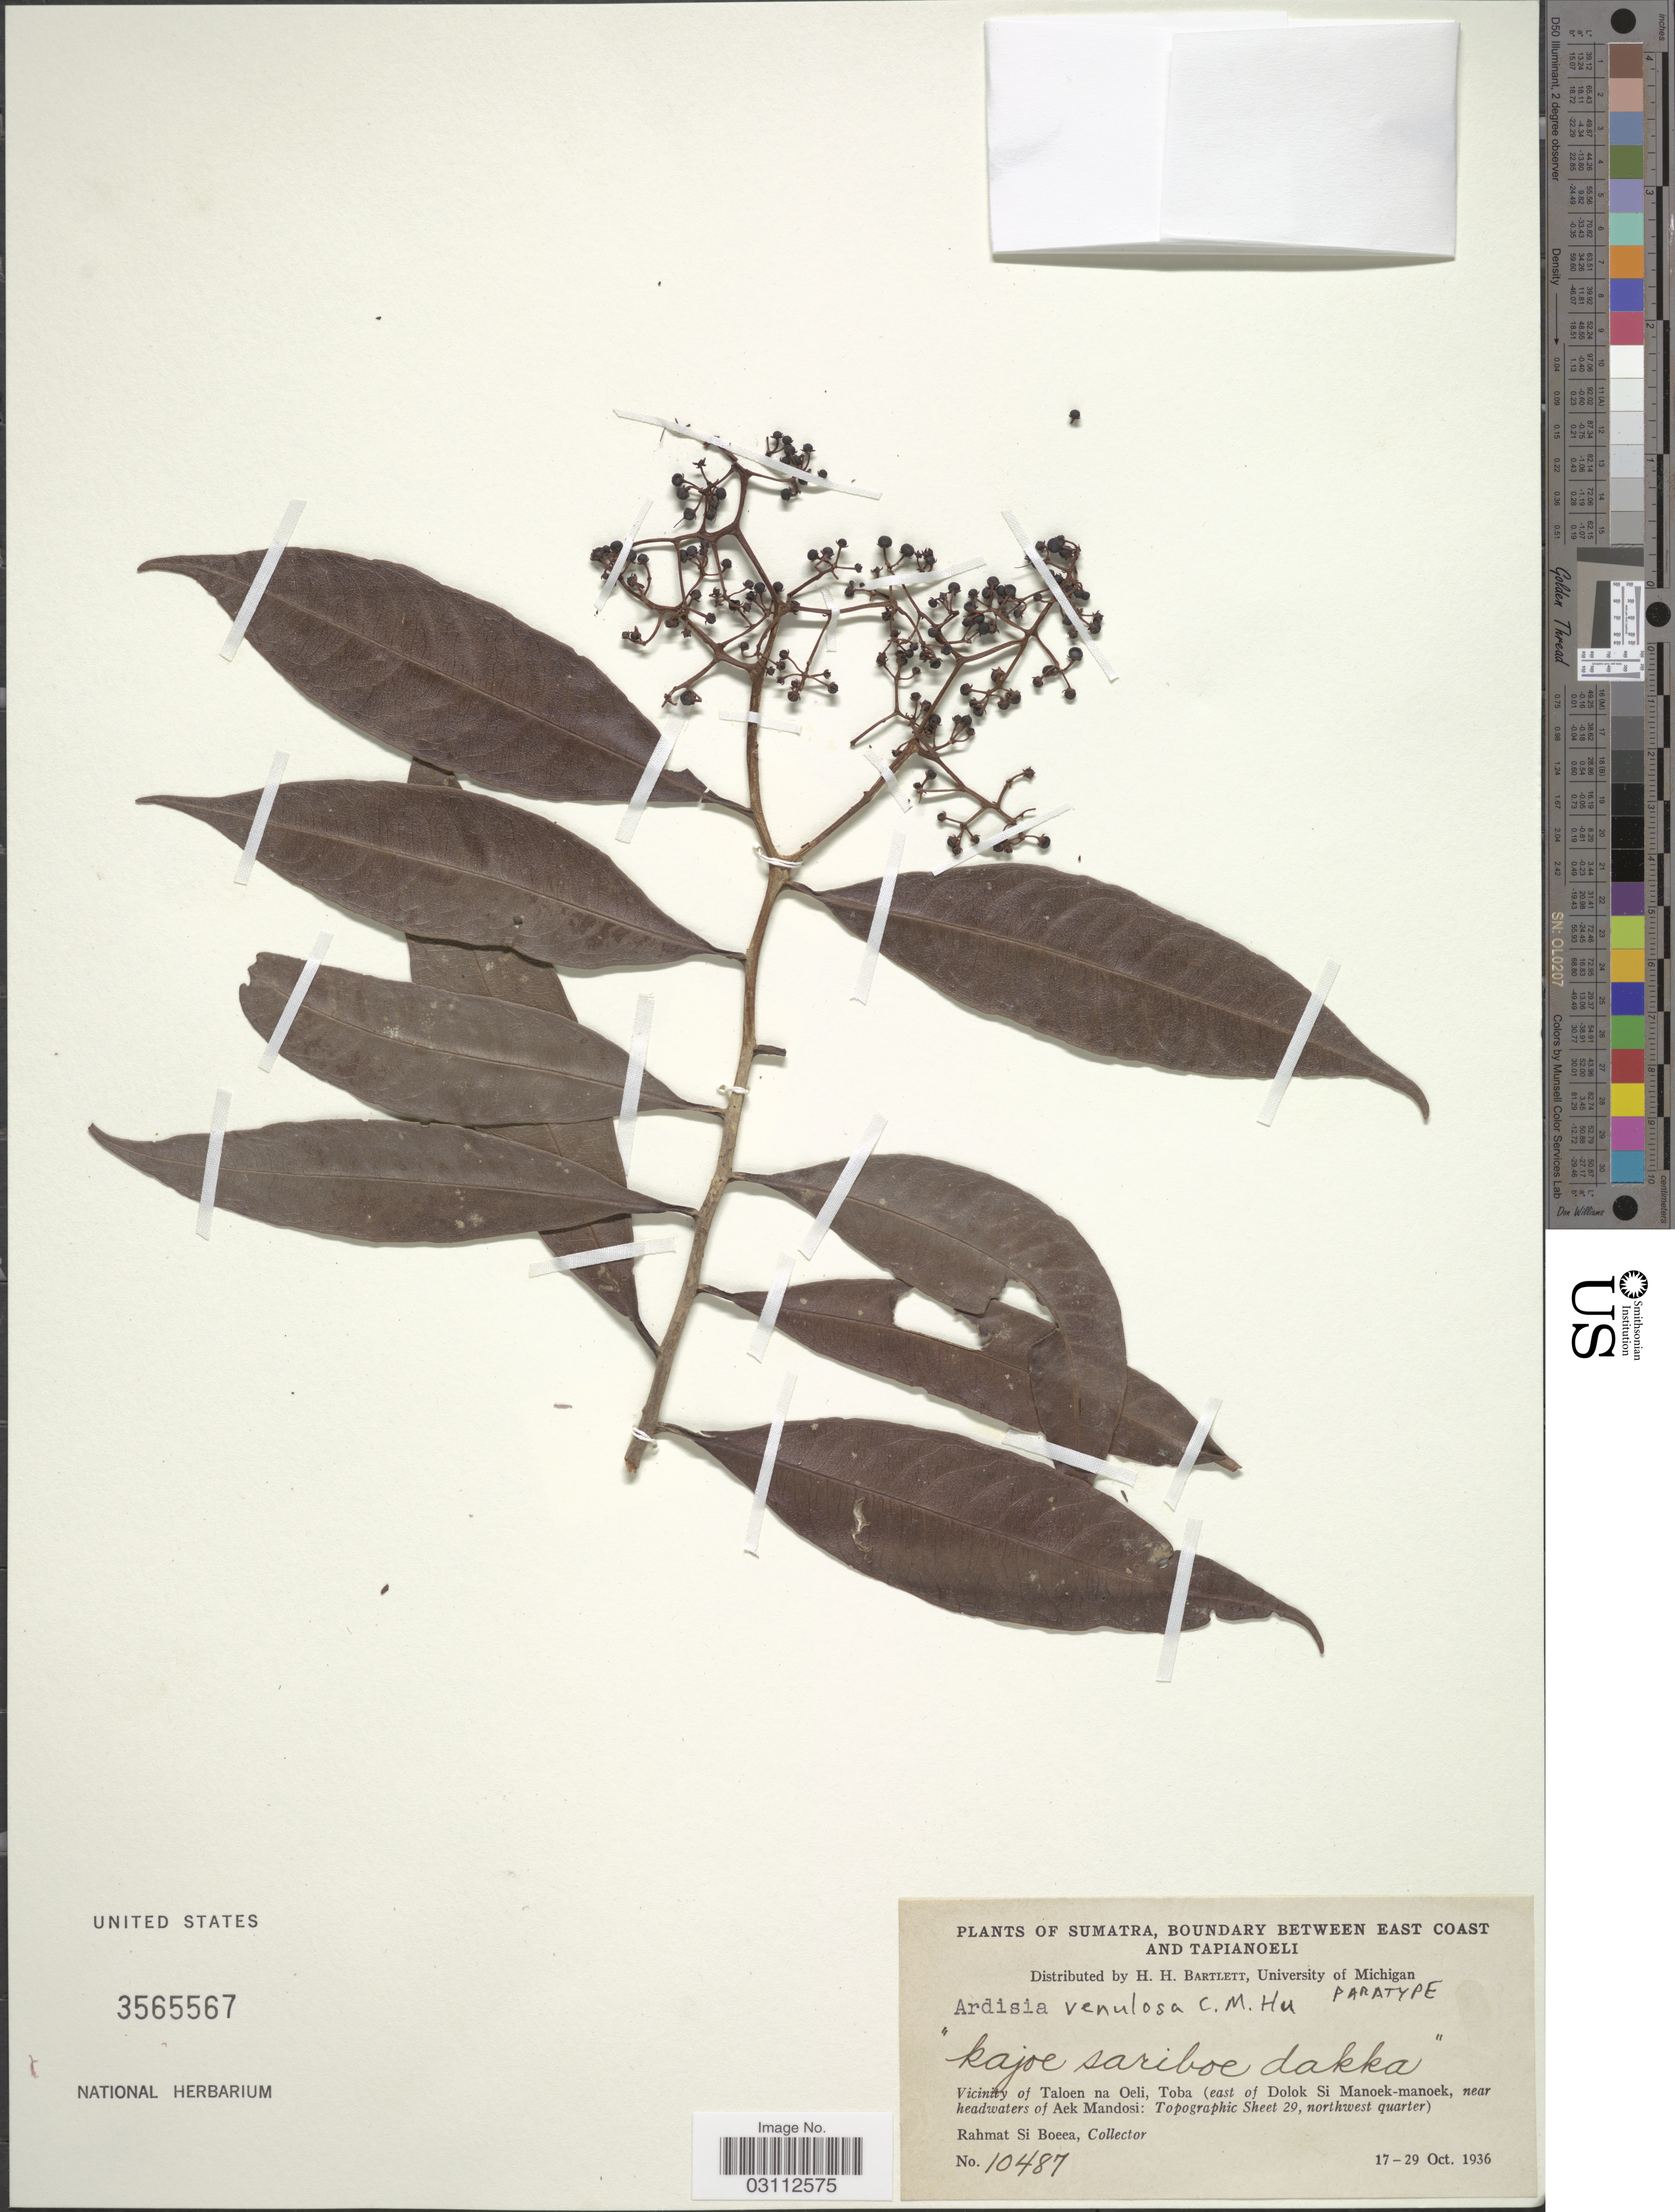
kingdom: Plantae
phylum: Tracheophyta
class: Magnoliopsida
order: Ericales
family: Primulaceae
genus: Ardisia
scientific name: Ardisia venulosa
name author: C.M. Hu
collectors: Rahmat Si Boeea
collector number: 10487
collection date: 1936-10-17/1936-10-29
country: Indonesia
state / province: Sumatra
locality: Boundary between East Coast and Tapianoeli. Vicinity of Taloen na Oeli, Toba (east of Dolok Si Manoek-manoek, near headwaters of Aek Mandosi: Topographic Sheet 29, northwest quarter).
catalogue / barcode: US 3565567